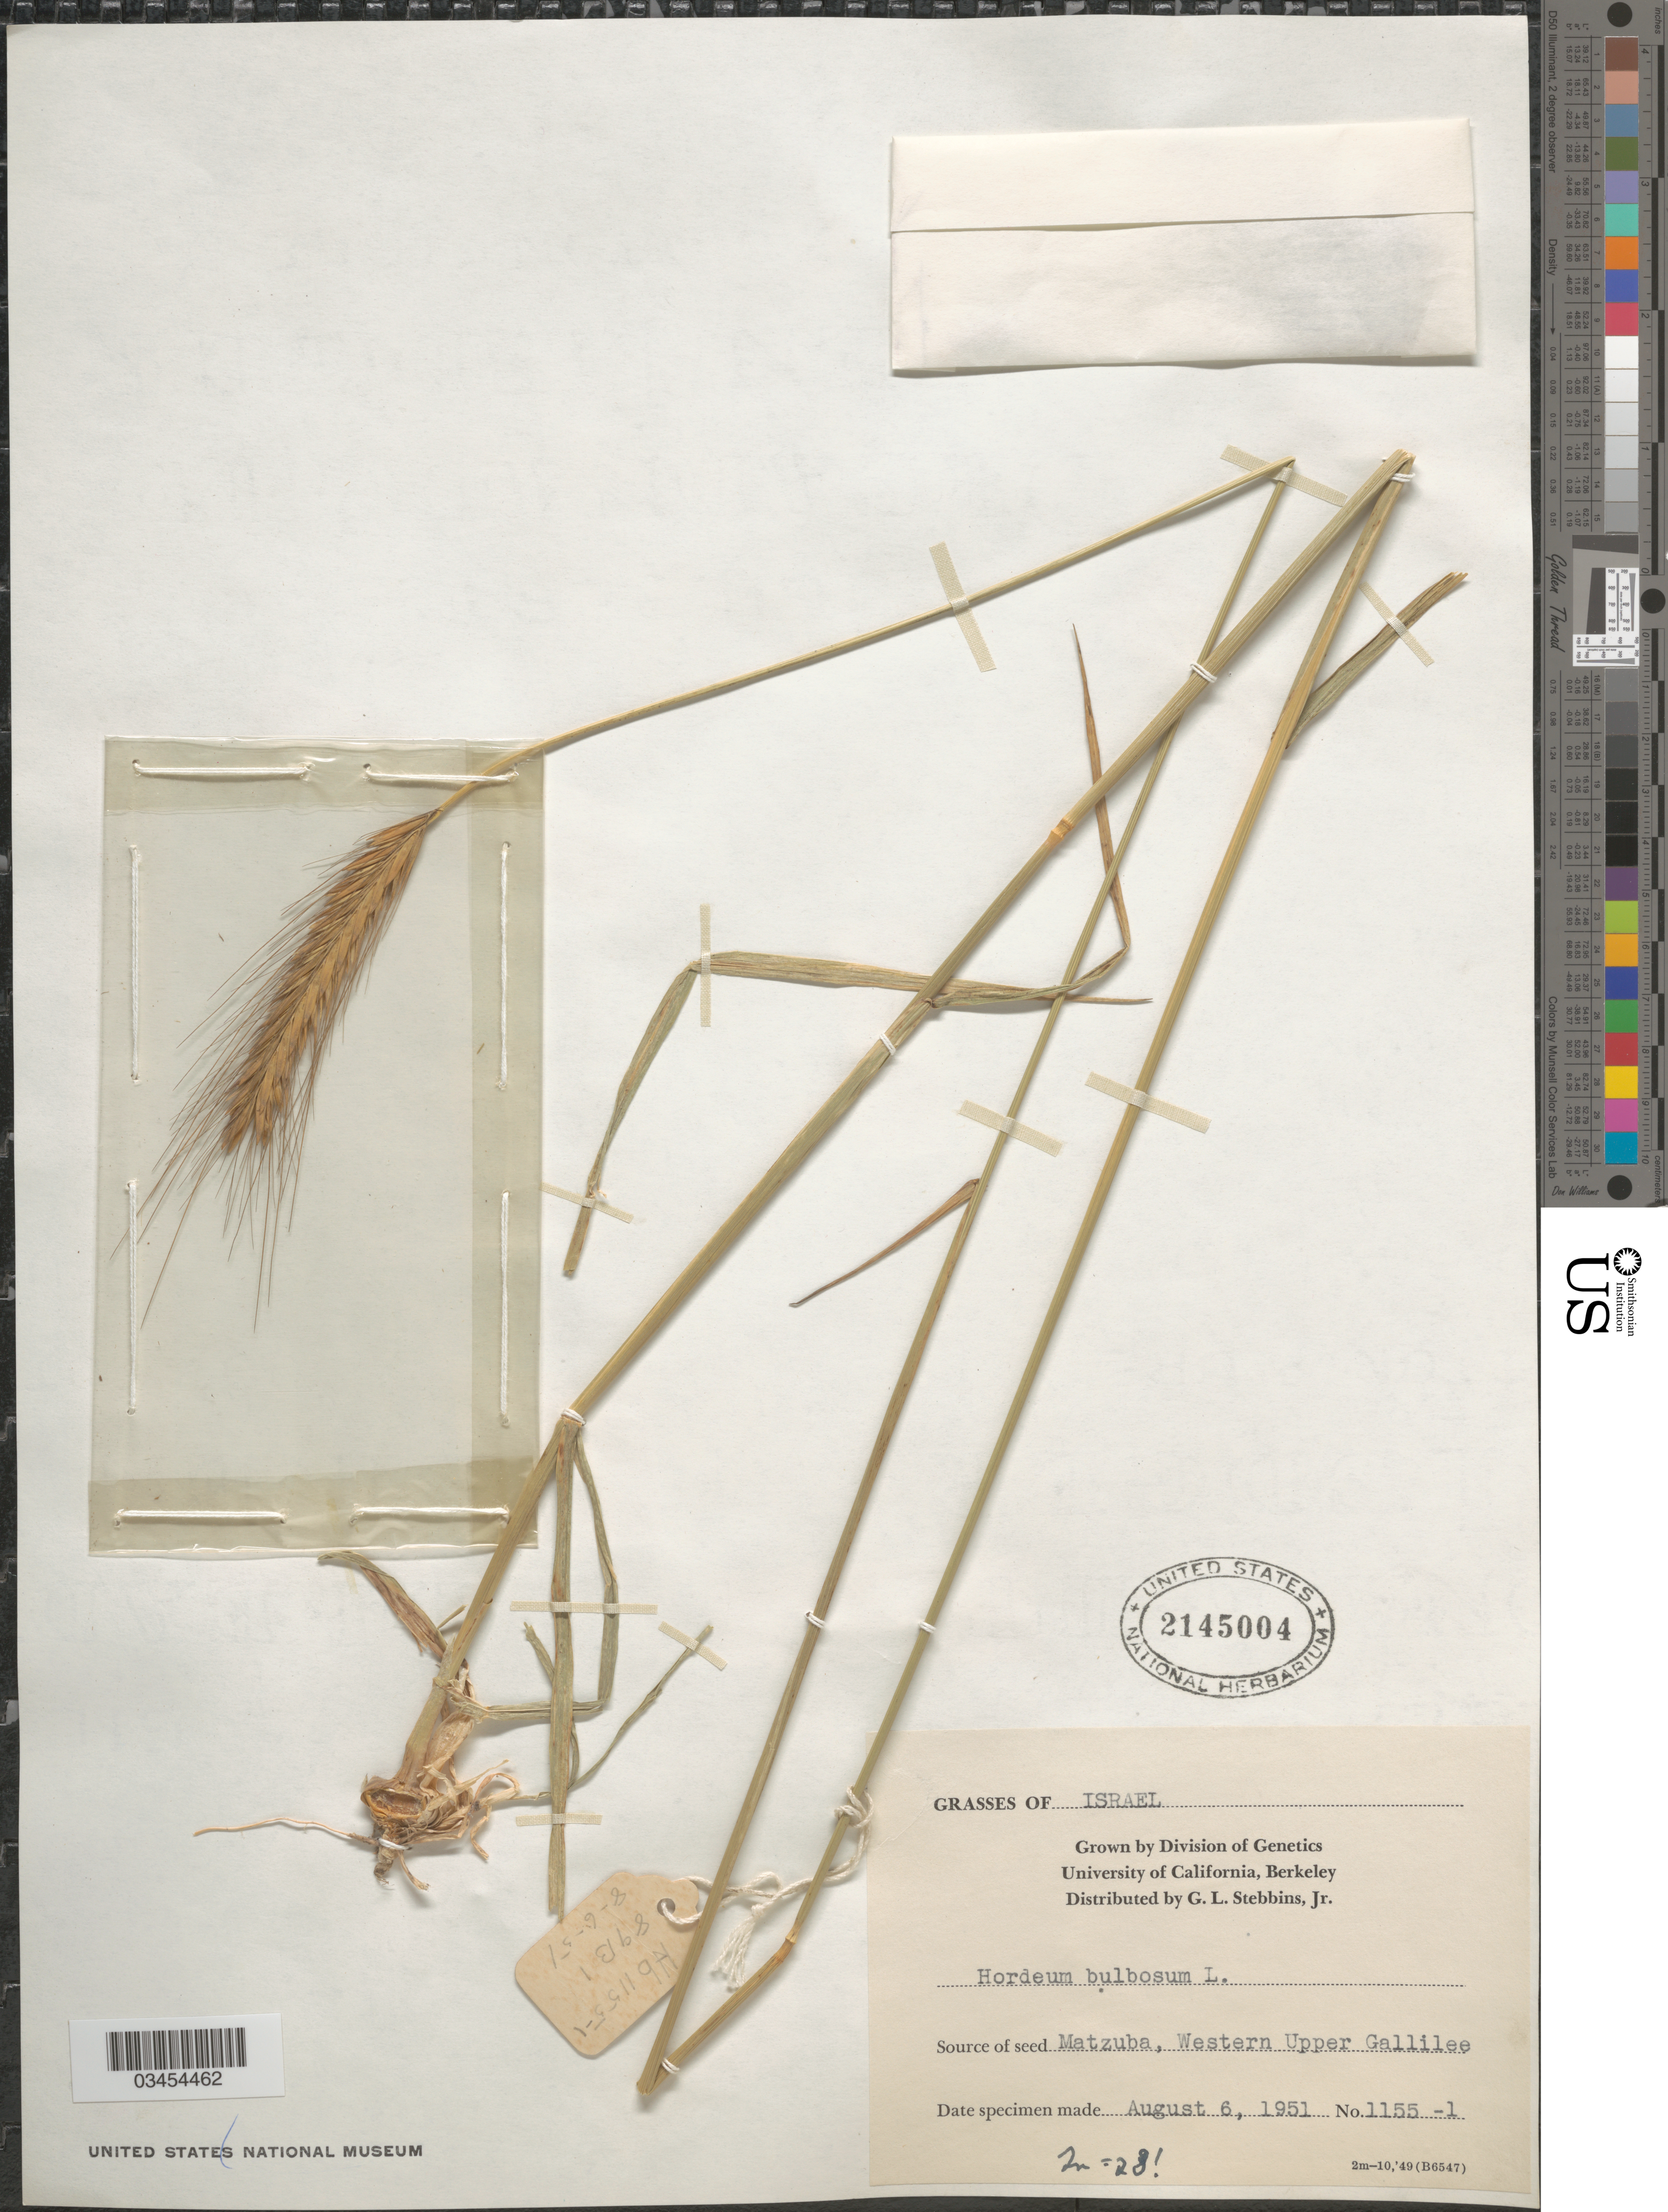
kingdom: Plantae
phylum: Tracheophyta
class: Liliopsida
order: Poales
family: Poaceae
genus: Hordeum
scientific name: Hordeum bulbosum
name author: L.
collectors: G. L. Stebbins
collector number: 1155-1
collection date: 1951-08-06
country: United States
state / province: California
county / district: Alameda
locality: University of California, Berkeley.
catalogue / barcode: US 2145004